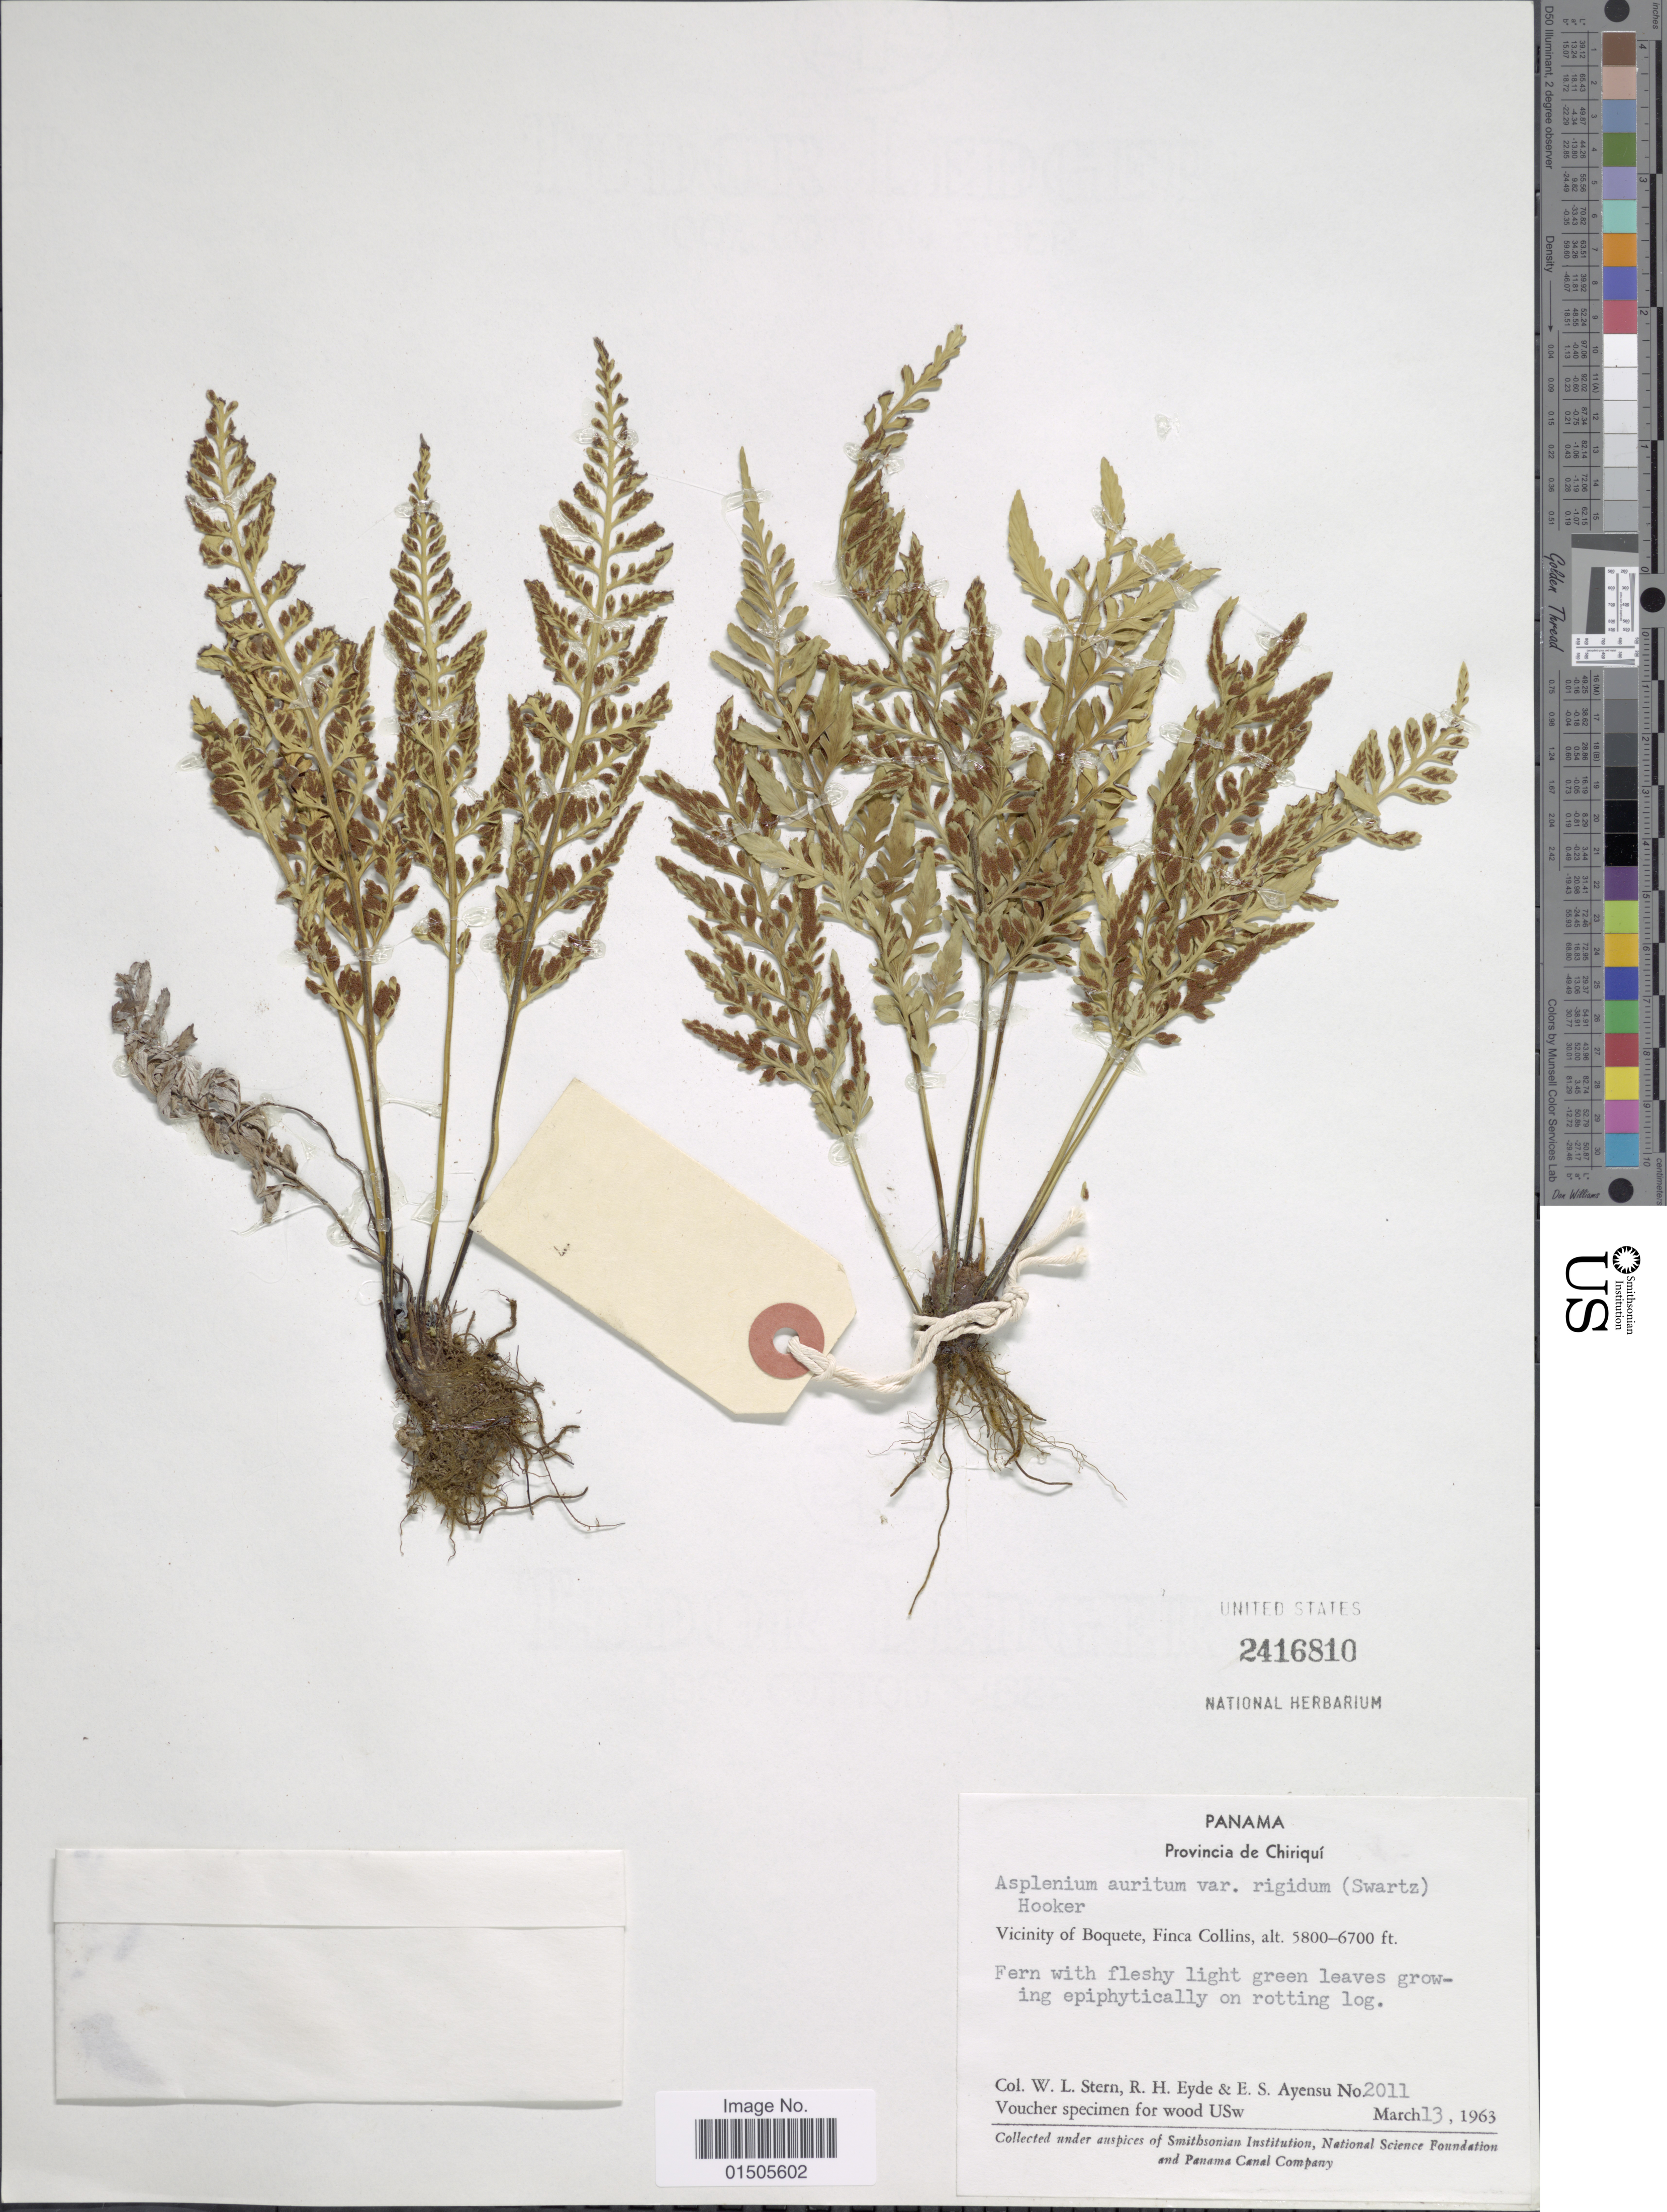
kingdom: Plantae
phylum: Tracheophyta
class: Polypodiopsida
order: Polypodiales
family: Aspleniaceae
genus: Asplenium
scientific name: Asplenium auritum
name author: Sw.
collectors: W. L. Stern, R. H. Eyde & E. S. Ayensu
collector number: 2011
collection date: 1963-03-13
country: Panama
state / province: Chiriqui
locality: Vicinity of Boquete, Finca Collins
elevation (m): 1768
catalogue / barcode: US 2416810